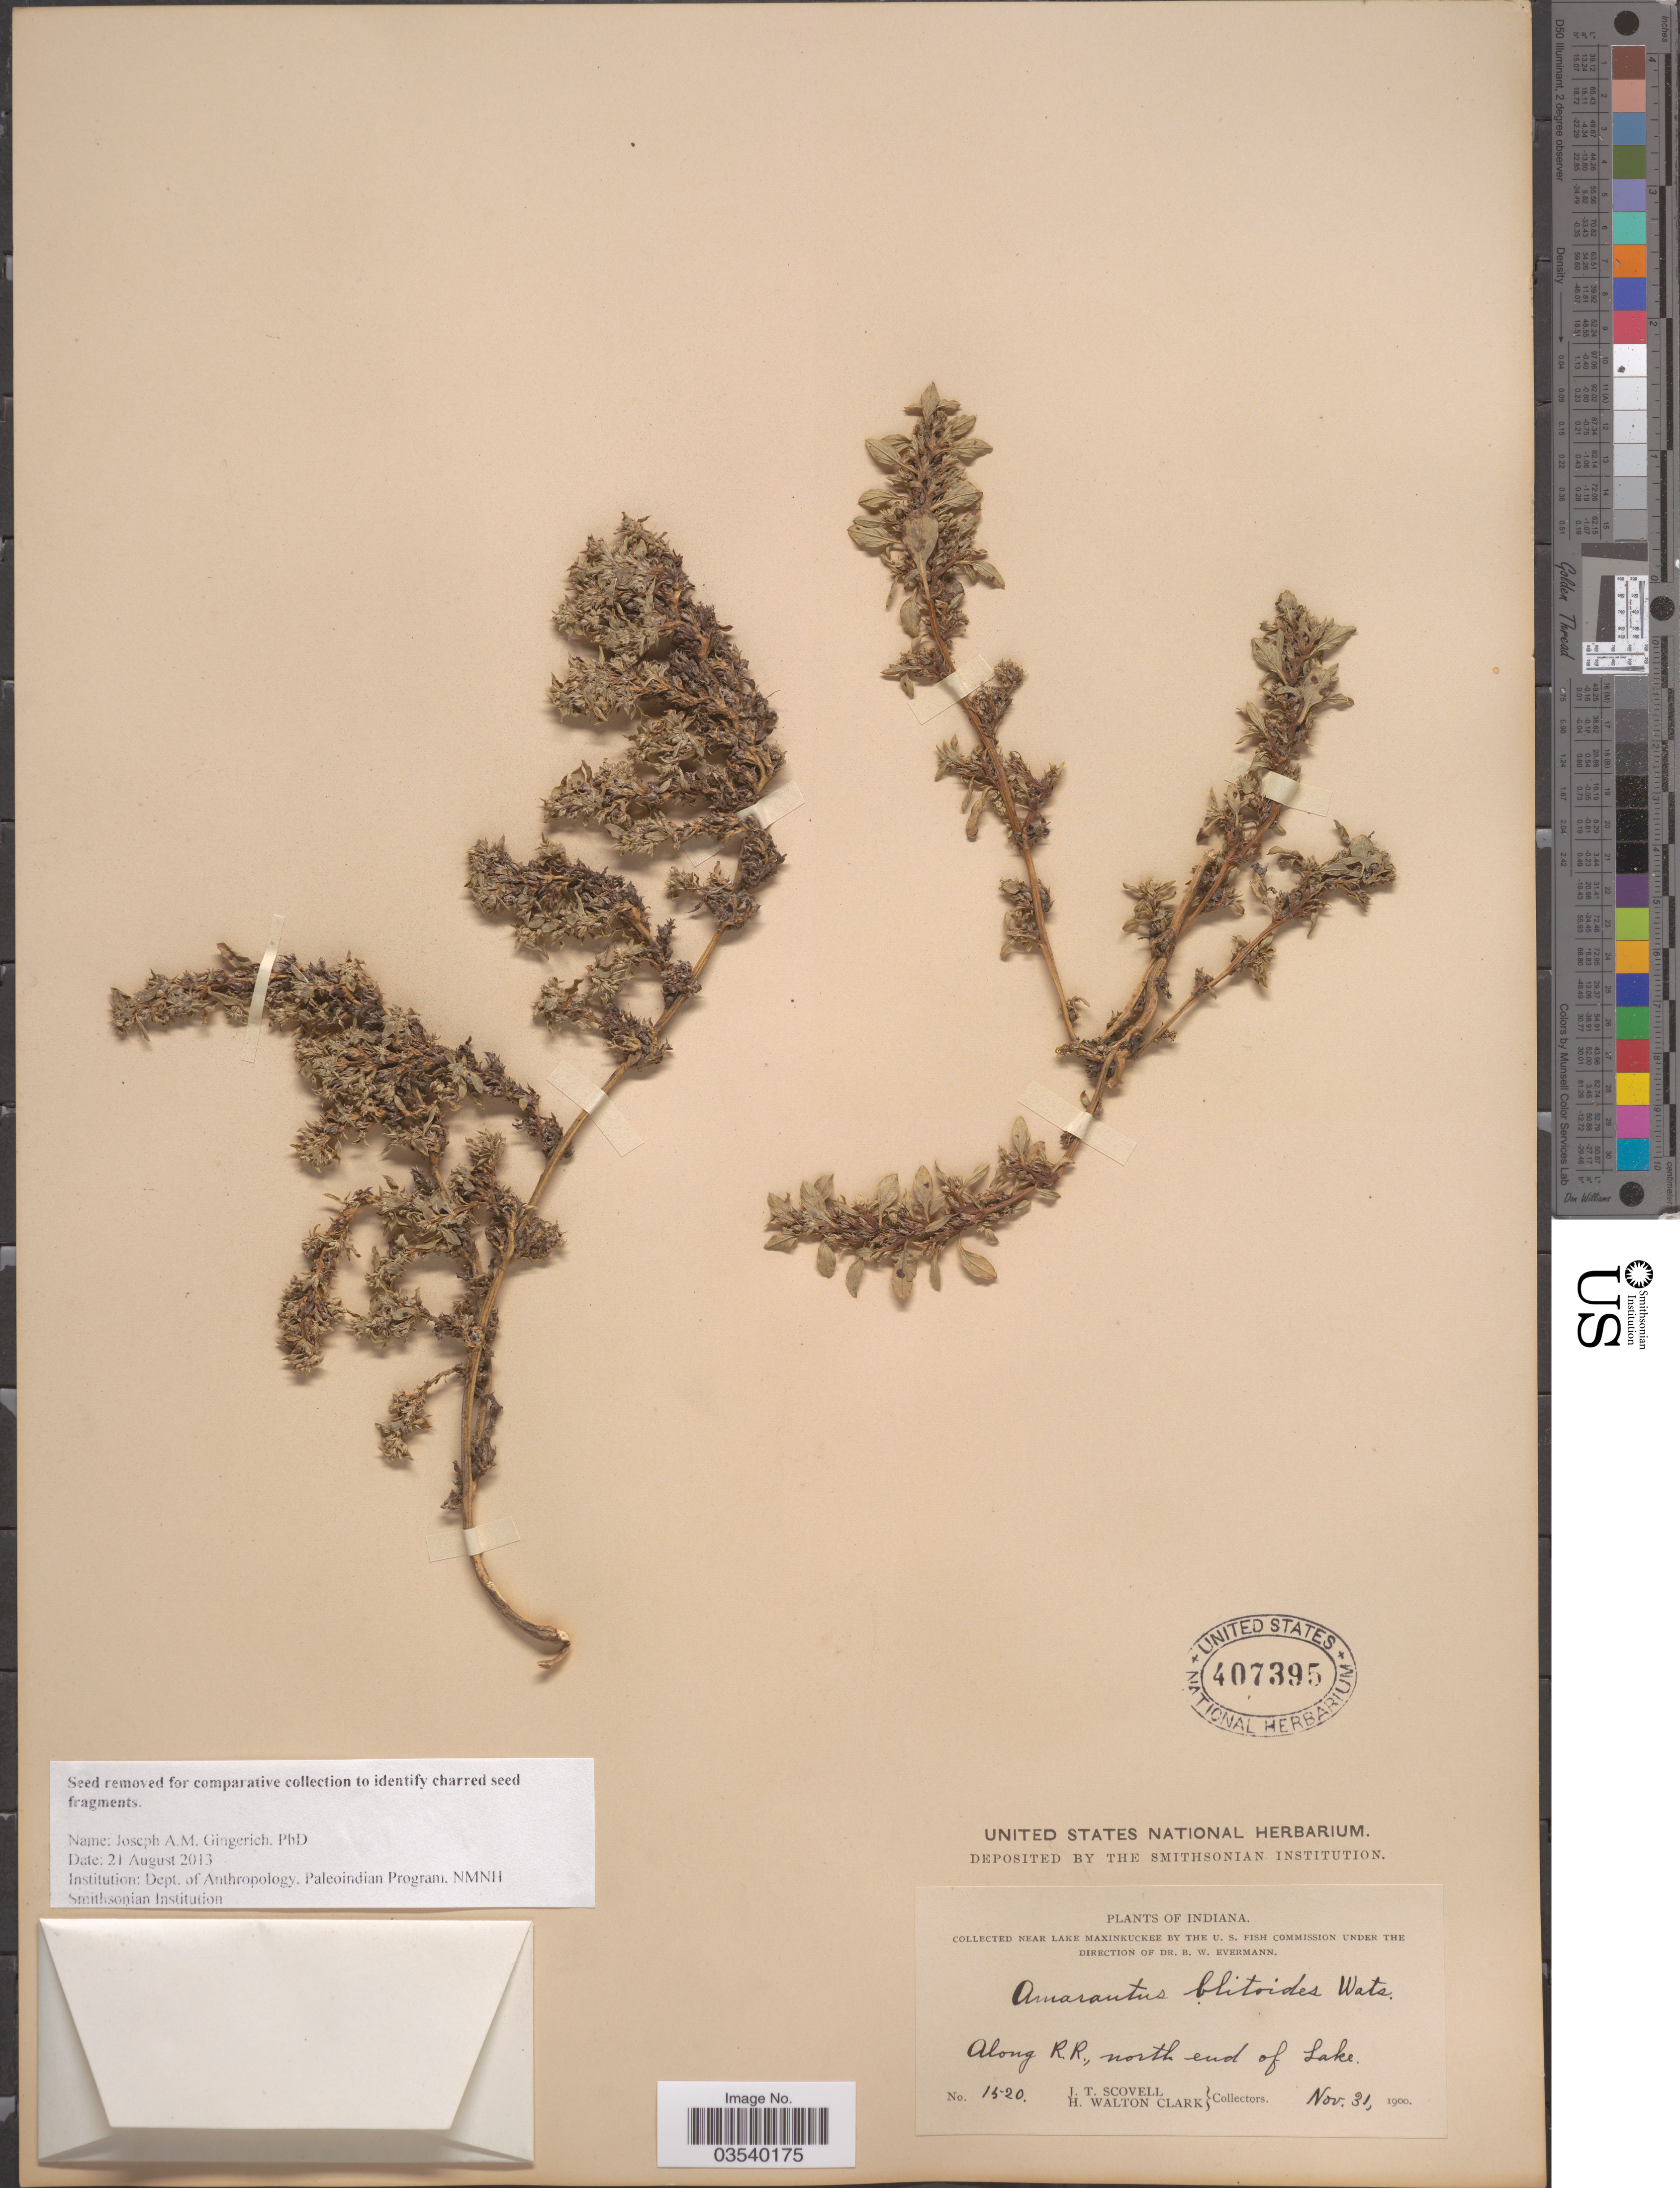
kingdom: Plantae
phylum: Tracheophyta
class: Magnoliopsida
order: Caryophyllales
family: Amaranthaceae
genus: Amaranthus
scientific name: Amaranthus blitoides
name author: S. Watson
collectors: J. T. Scovell & H. W. Clark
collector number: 1520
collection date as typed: Nov. 31, 1900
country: United States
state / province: Indiana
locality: Along R.R., north end of Lake.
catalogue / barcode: US 407395